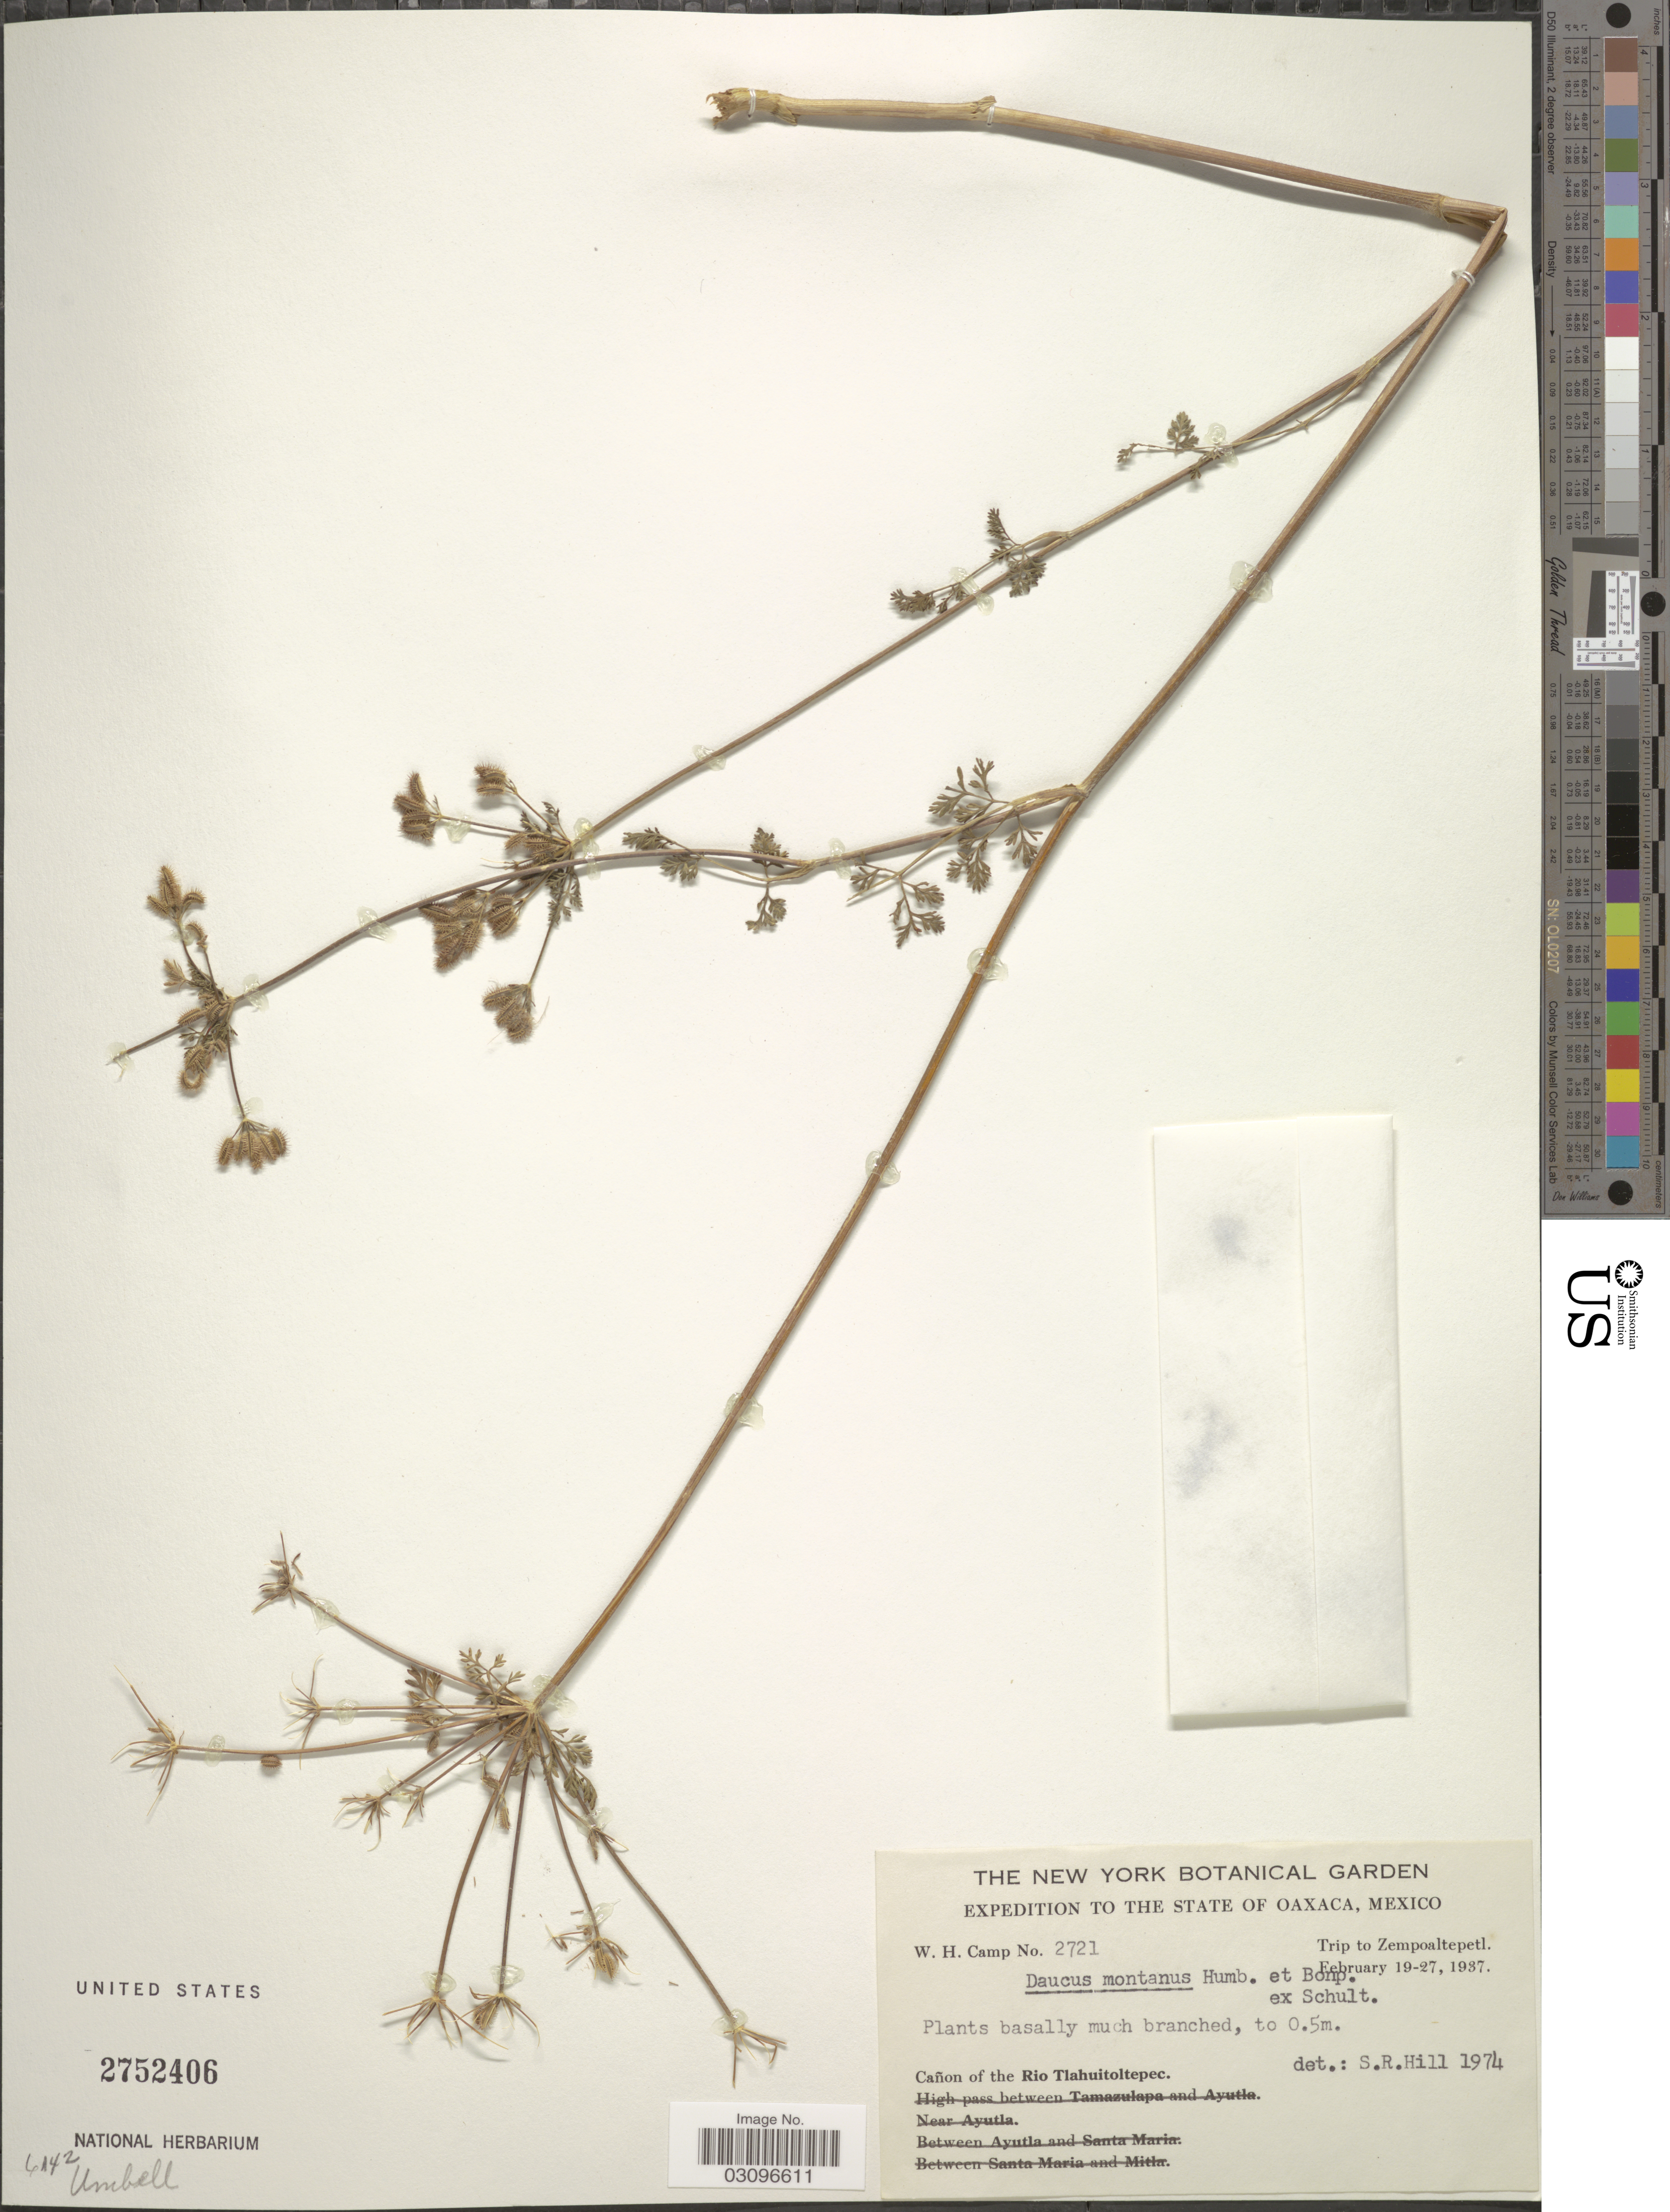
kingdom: Plantae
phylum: Tracheophyta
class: Magnoliopsida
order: Apiales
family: Apiaceae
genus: Daucus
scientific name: Daucus montanus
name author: Humb. & Bonpl. ex Spreng.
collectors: W. H. Camp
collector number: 2721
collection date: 1937-02-19/1937-02-27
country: Mexico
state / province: Oaxaca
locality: Trip to Zempoaltepetl. Cañon of the Rio Tlahuitoltepec.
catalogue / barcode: US 2752406